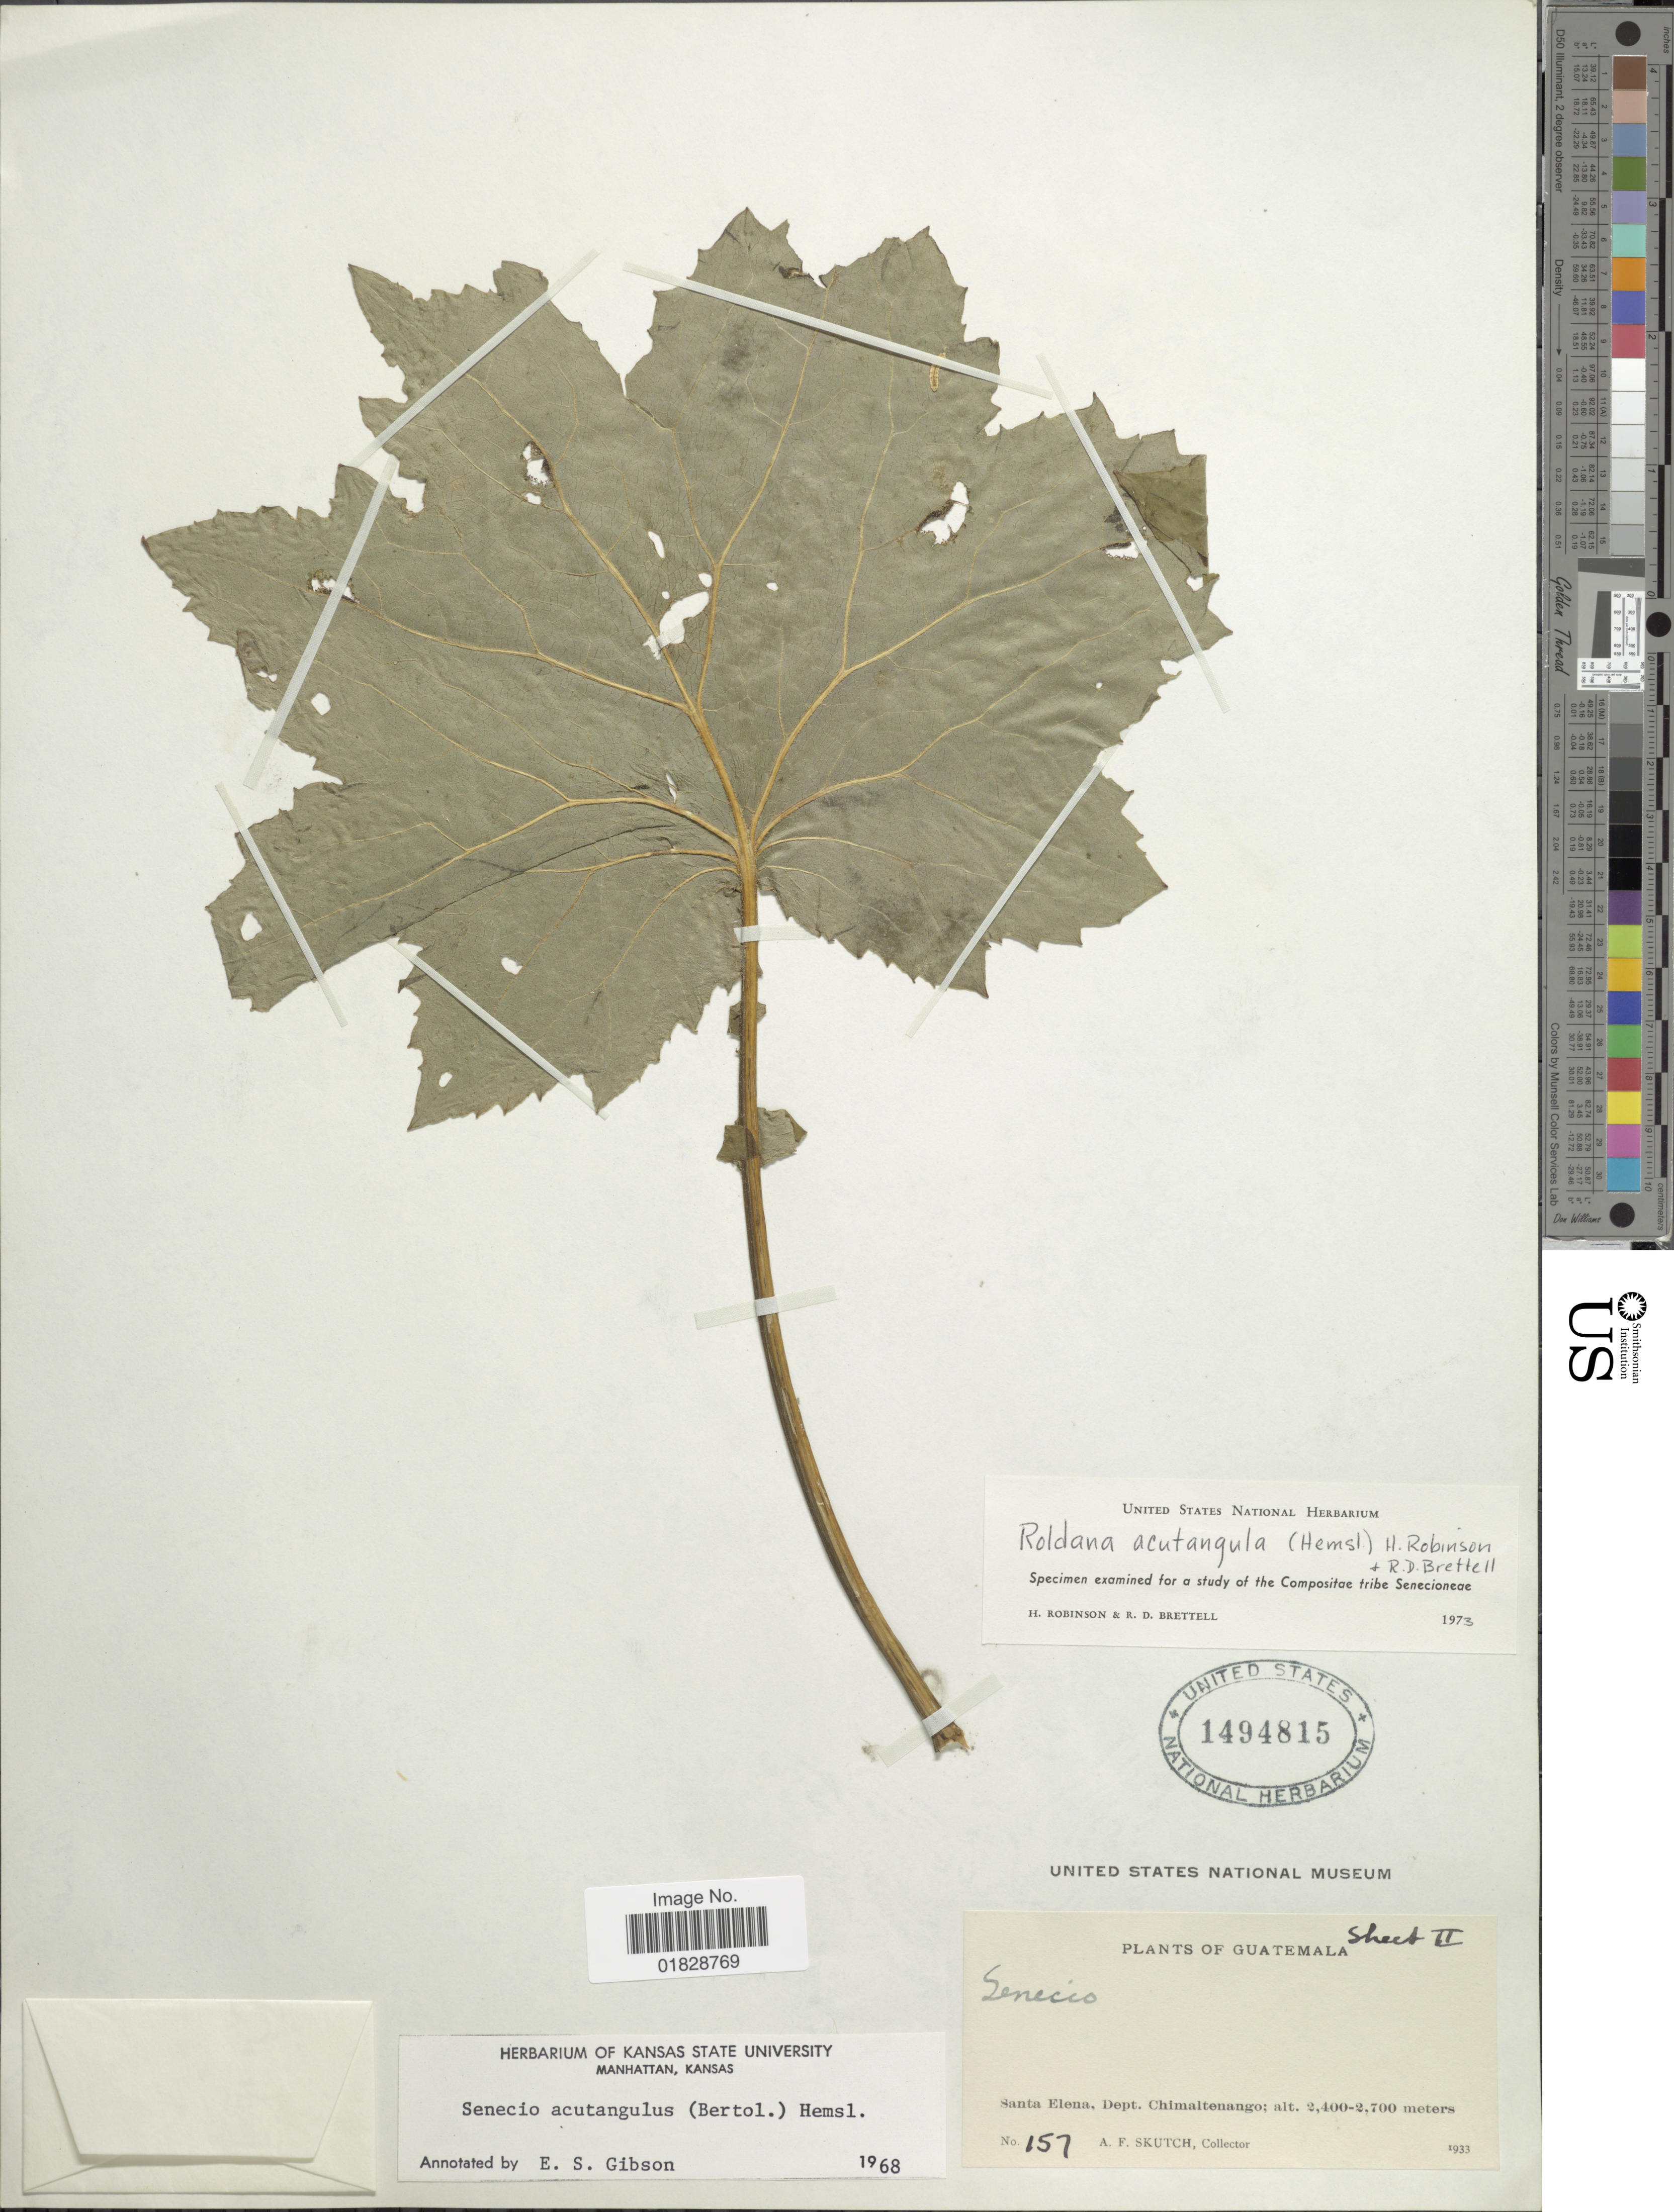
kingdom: Plantae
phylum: Tracheophyta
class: Magnoliopsida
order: Asterales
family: Asteraceae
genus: Roldana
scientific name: Roldana acutangula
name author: (Bertol.) H. Rob. & Brettell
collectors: A. F. Skutch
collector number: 157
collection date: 1933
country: Guatemala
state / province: Chimaltenango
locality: Santa Elena, Dept. Chimaltenango.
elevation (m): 2400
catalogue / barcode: US 1494815